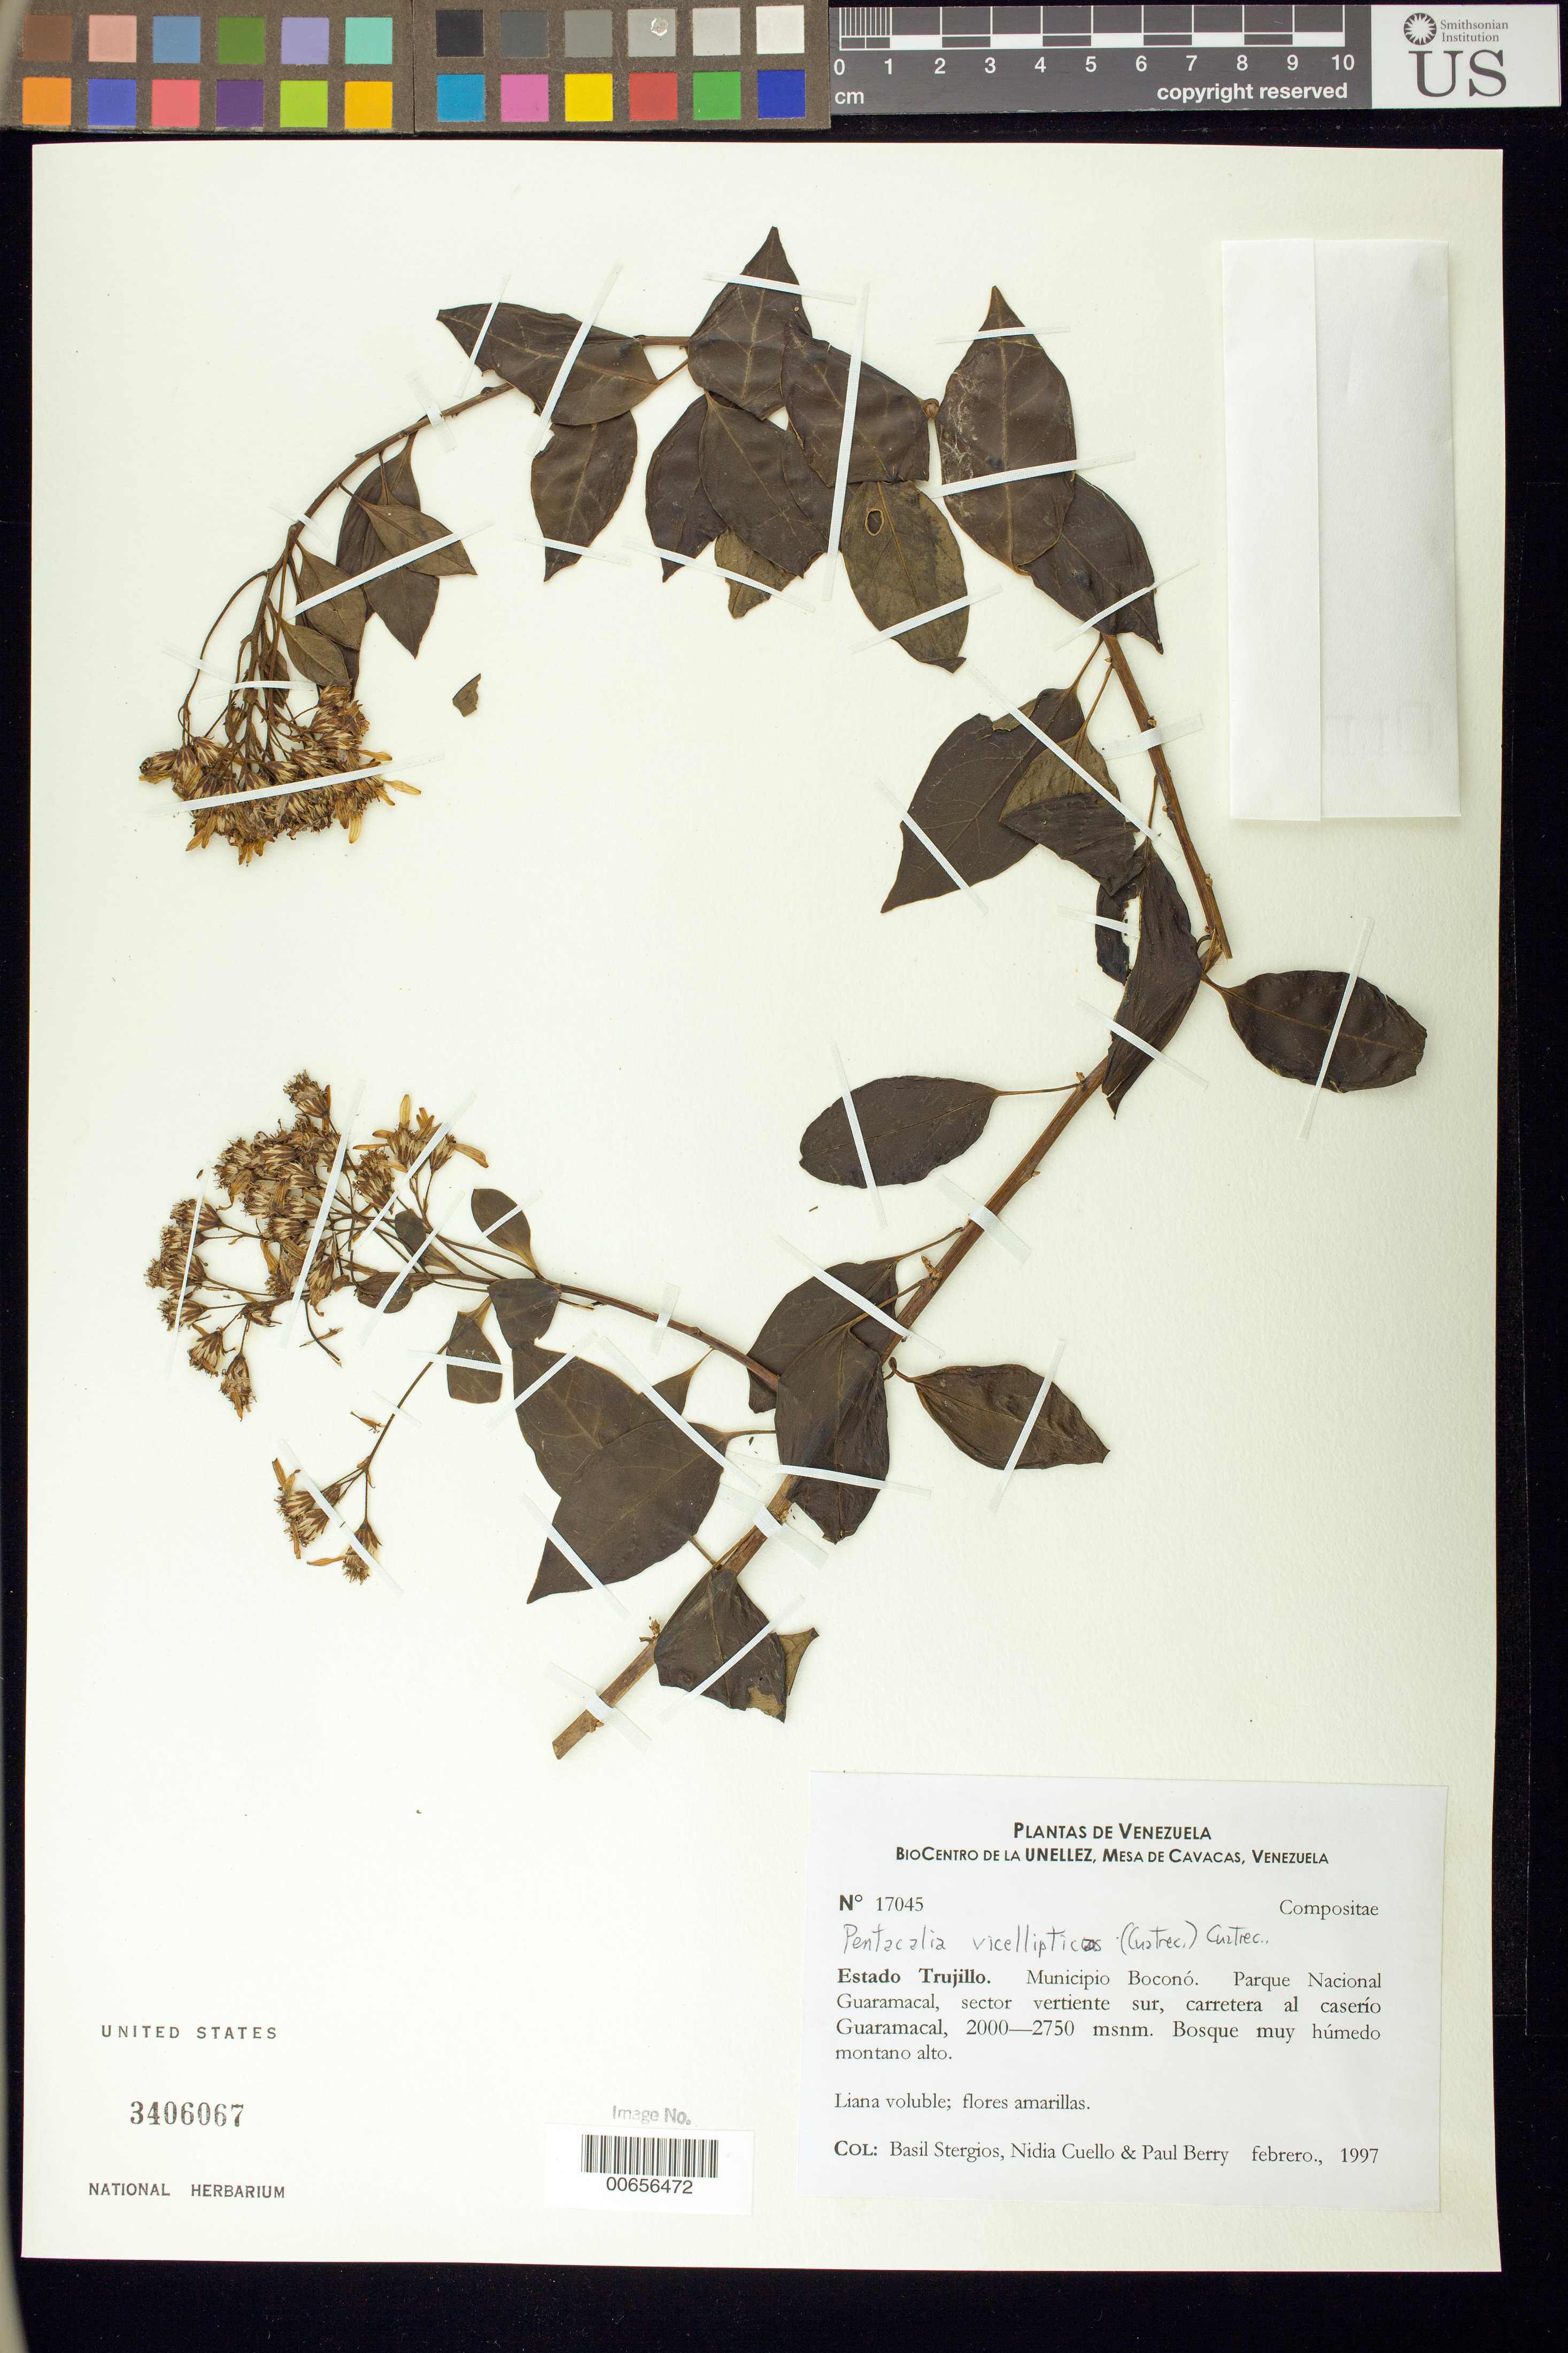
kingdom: Plantae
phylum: Tracheophyta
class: Magnoliopsida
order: Asterales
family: Asteraceae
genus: Pentacalia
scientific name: Pentacalia vicelliptica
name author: (Cuatrec.) Cuatrec.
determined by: Robinson, Harold E., (US)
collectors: B. G. Stergios, N. L. Cuello & P. Berry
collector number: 17045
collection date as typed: Feb 1997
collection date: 1997-02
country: Venezuela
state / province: Trujillo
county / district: Boconó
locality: Parque Nacional Guaramacal. Sector vertiente S. Carretera al caserío Guaramacal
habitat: Bosque muy húmedo montano alto.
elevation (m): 2000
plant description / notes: MY, NY, PORT, US, VEN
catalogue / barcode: US 3406067